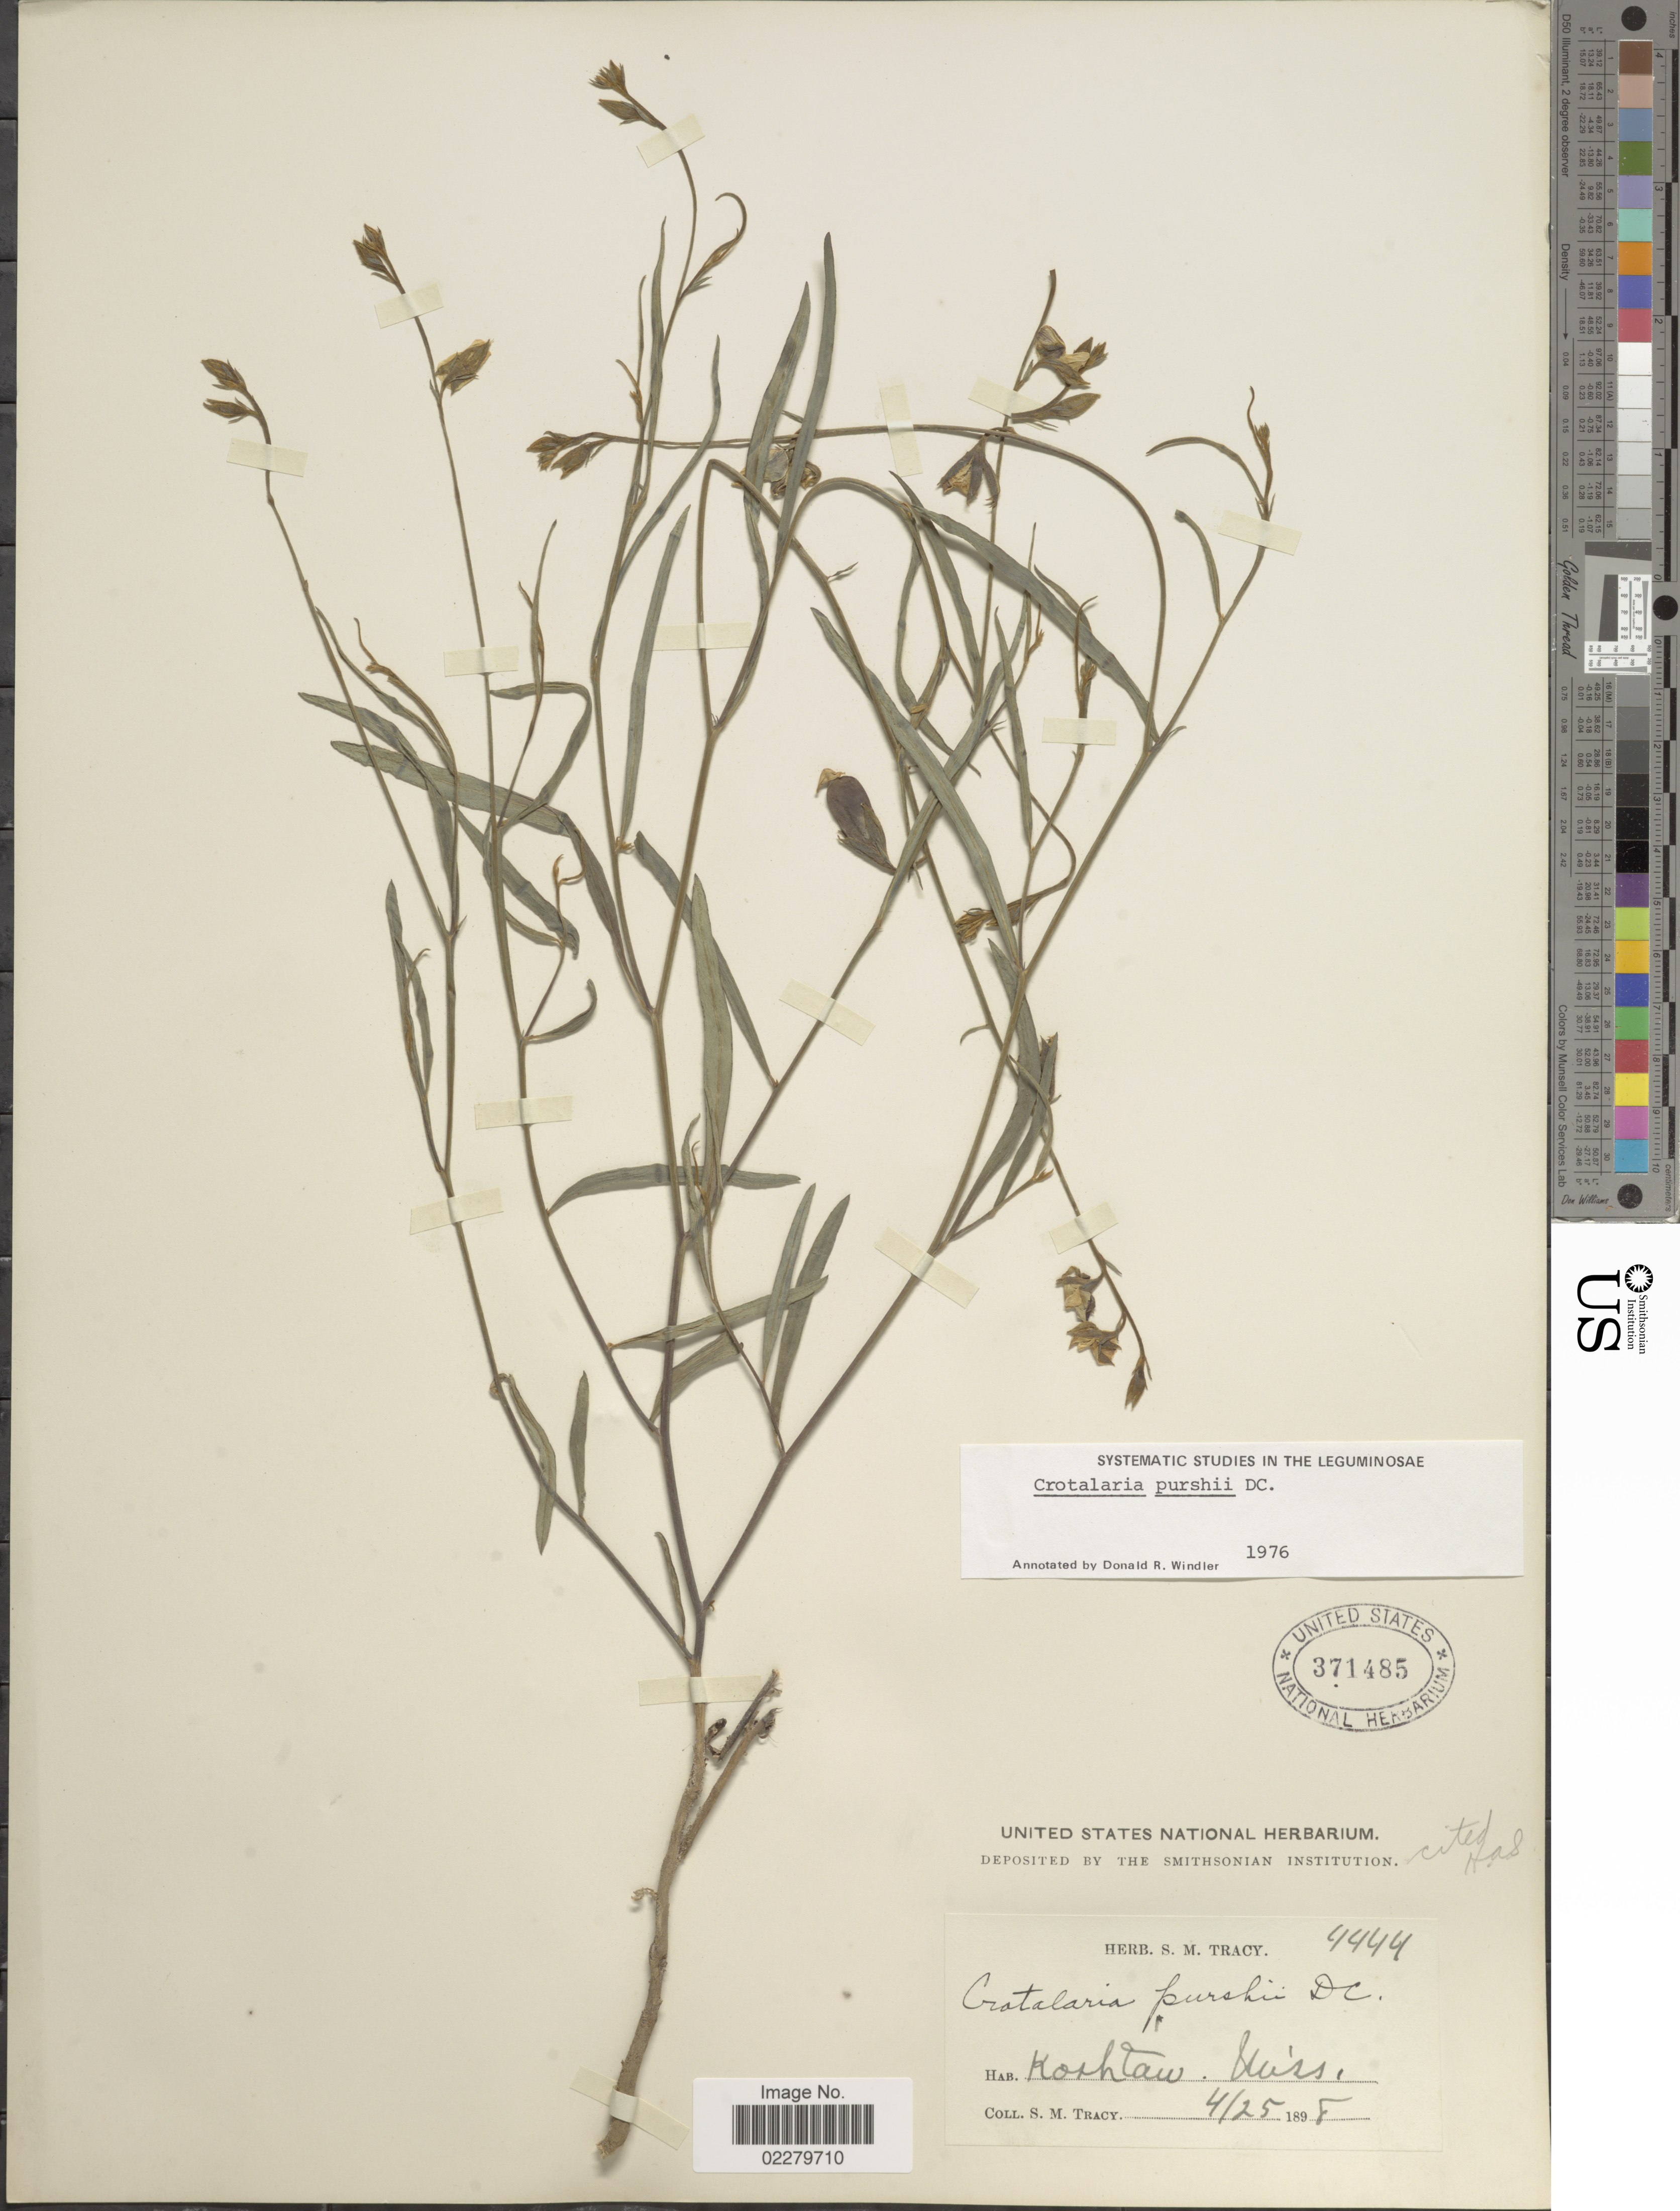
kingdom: Plantae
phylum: Tracheophyta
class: Magnoliopsida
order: Fabales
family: Fabaceae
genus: Crotalaria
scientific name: Crotalaria purshii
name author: DC.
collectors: S. M. Tracy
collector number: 4444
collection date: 1898-04-25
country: United States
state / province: Mississippi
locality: Koshtaw, Miss.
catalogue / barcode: US 371485